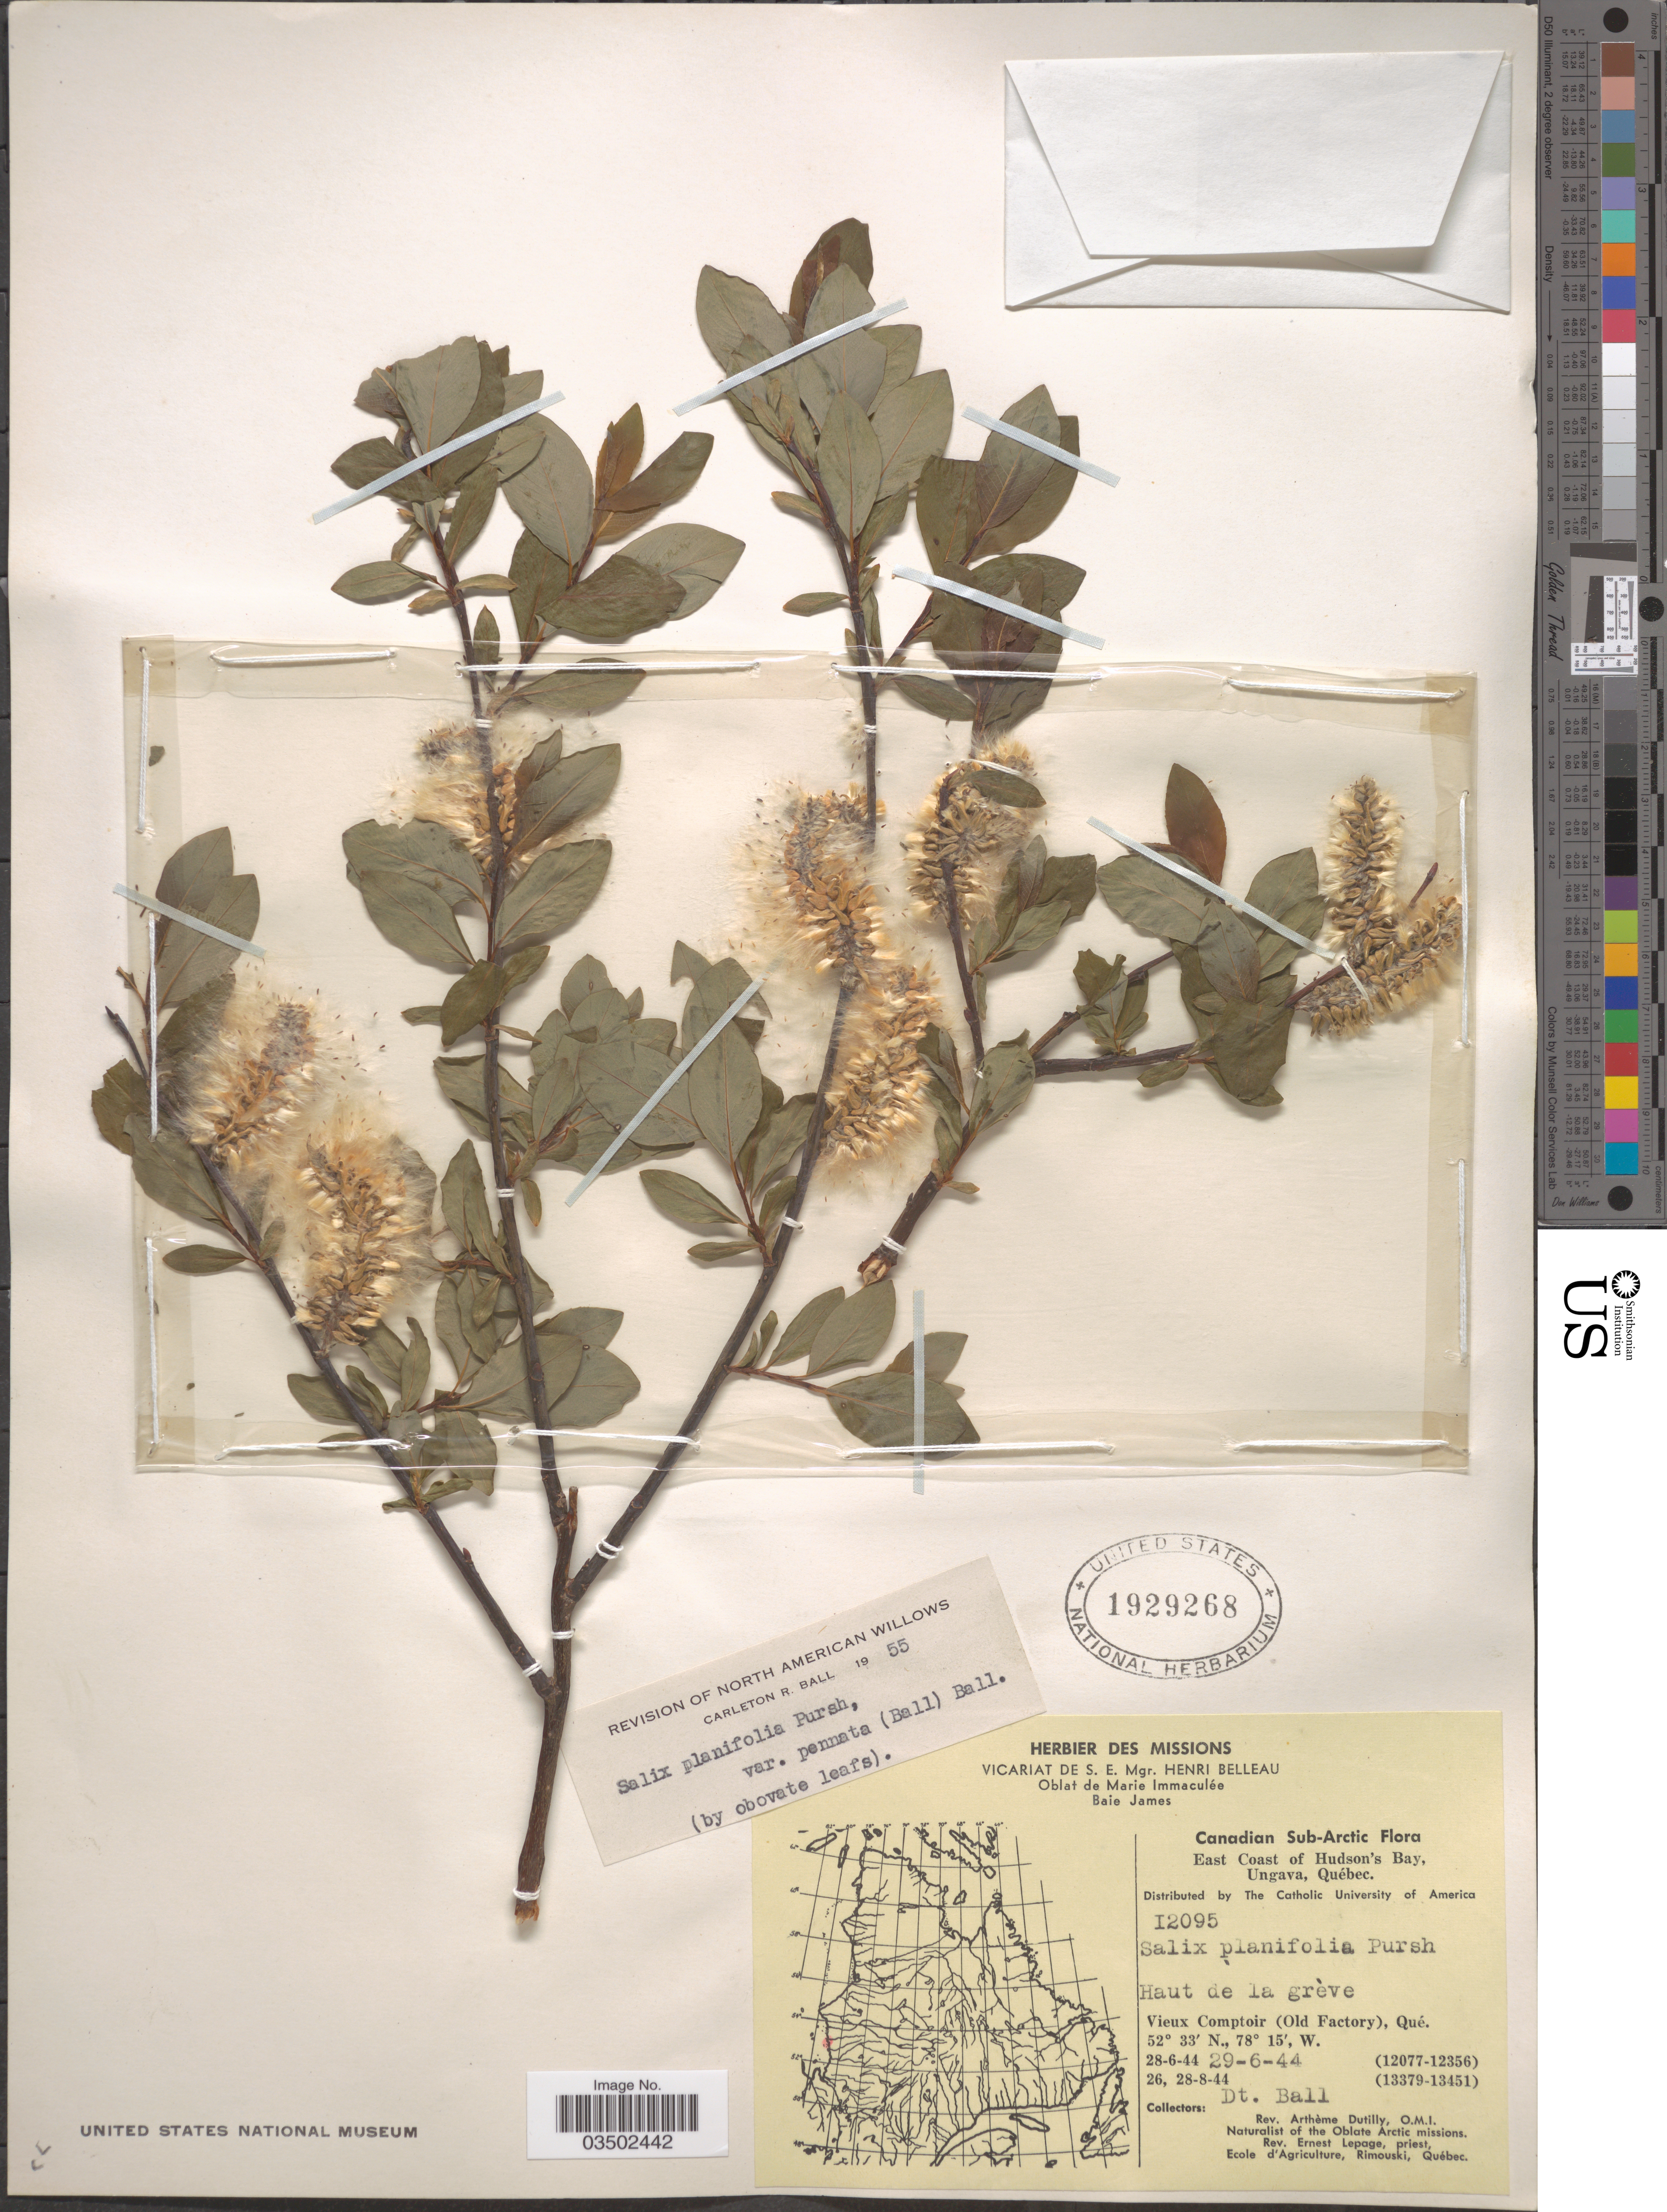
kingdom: Plantae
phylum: Tracheophyta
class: Magnoliopsida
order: Malpighiales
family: Salicaceae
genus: Salix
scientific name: Salix planifolia var. pennata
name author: (C.R. Ball) C.R. Ball ex Dutilly et al.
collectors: D. Ball, A. Dutilly & E. Lepage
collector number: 12095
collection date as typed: Transcribed d/m/y: 29/6/44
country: Canada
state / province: Quebec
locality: Canadian Sub-Arctic. East Coast of Hudson's Bay, Ungava. Haut de la grève. Vieux Comptoir (Old Factory), Qué.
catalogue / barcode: US 1929268